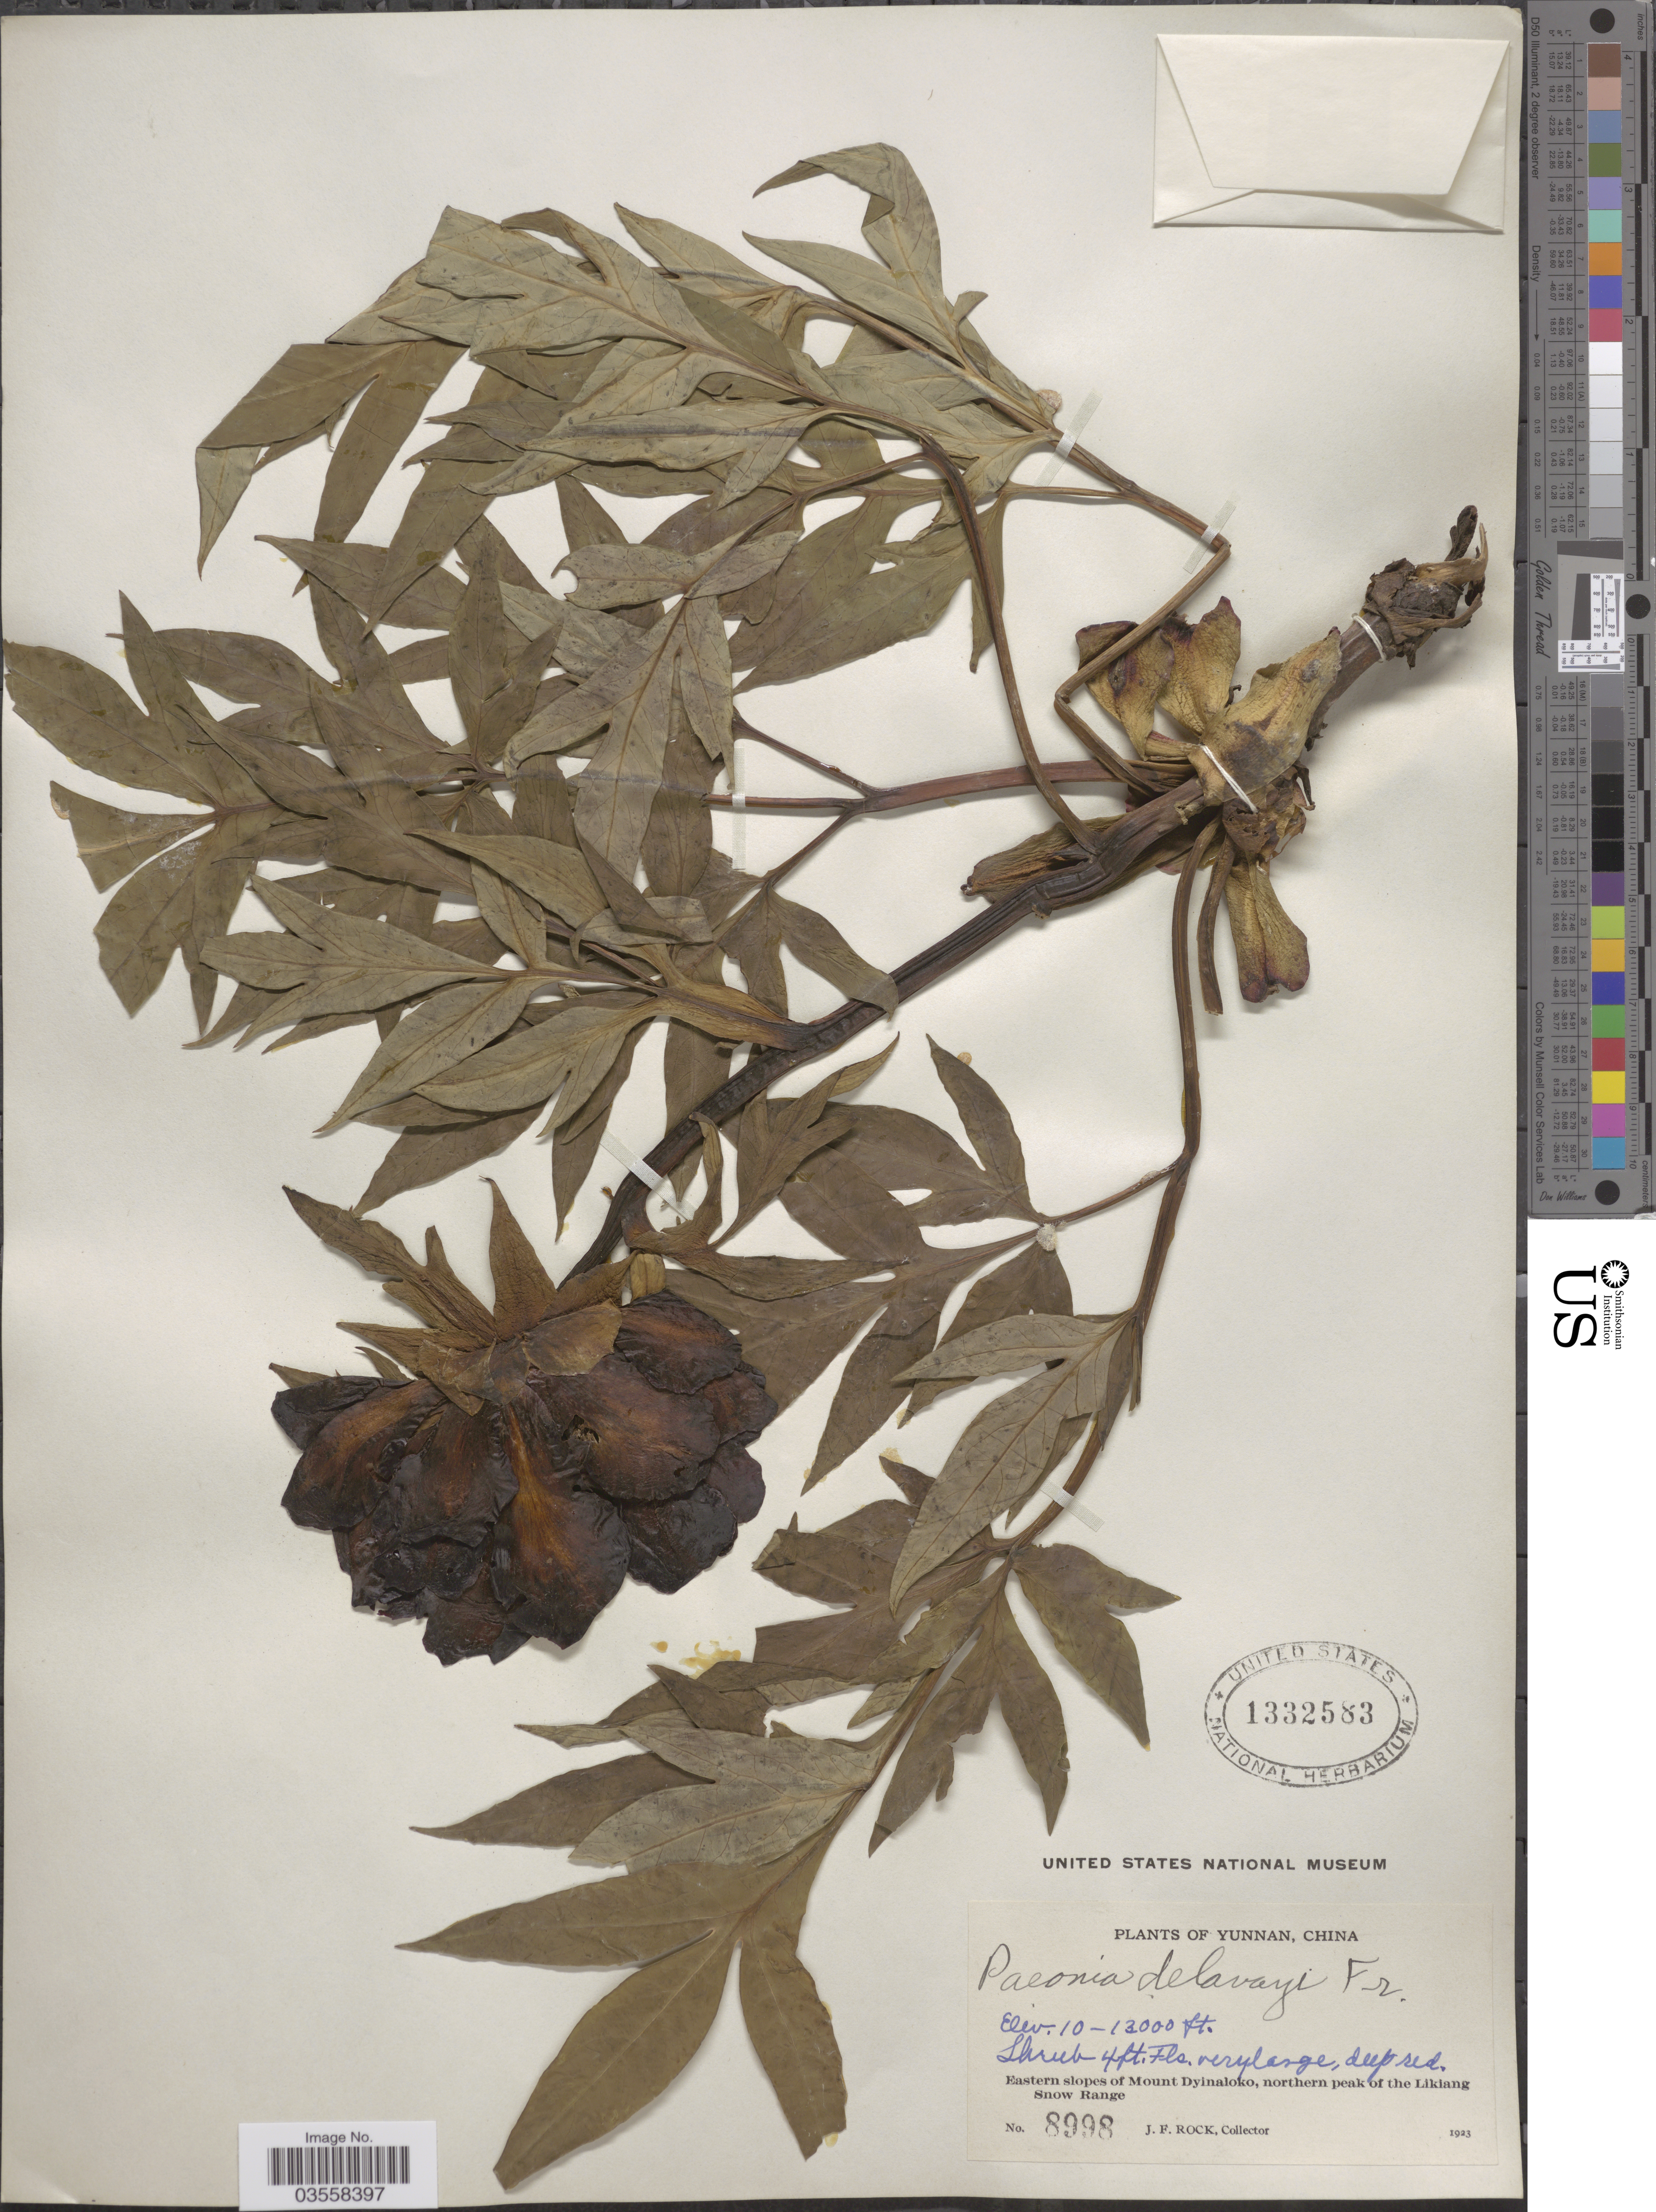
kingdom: Plantae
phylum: Tracheophyta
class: Magnoliopsida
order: Saxifragales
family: Paeoniaceae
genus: Paeonia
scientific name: Paeonia delavayi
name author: Franch.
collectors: J. Rock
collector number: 8998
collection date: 1923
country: China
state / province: Yunnan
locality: Eastern slopes of Mount Dyinaloko, northern peak of the Likiang Snow Range.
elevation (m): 3048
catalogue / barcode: US 1332583